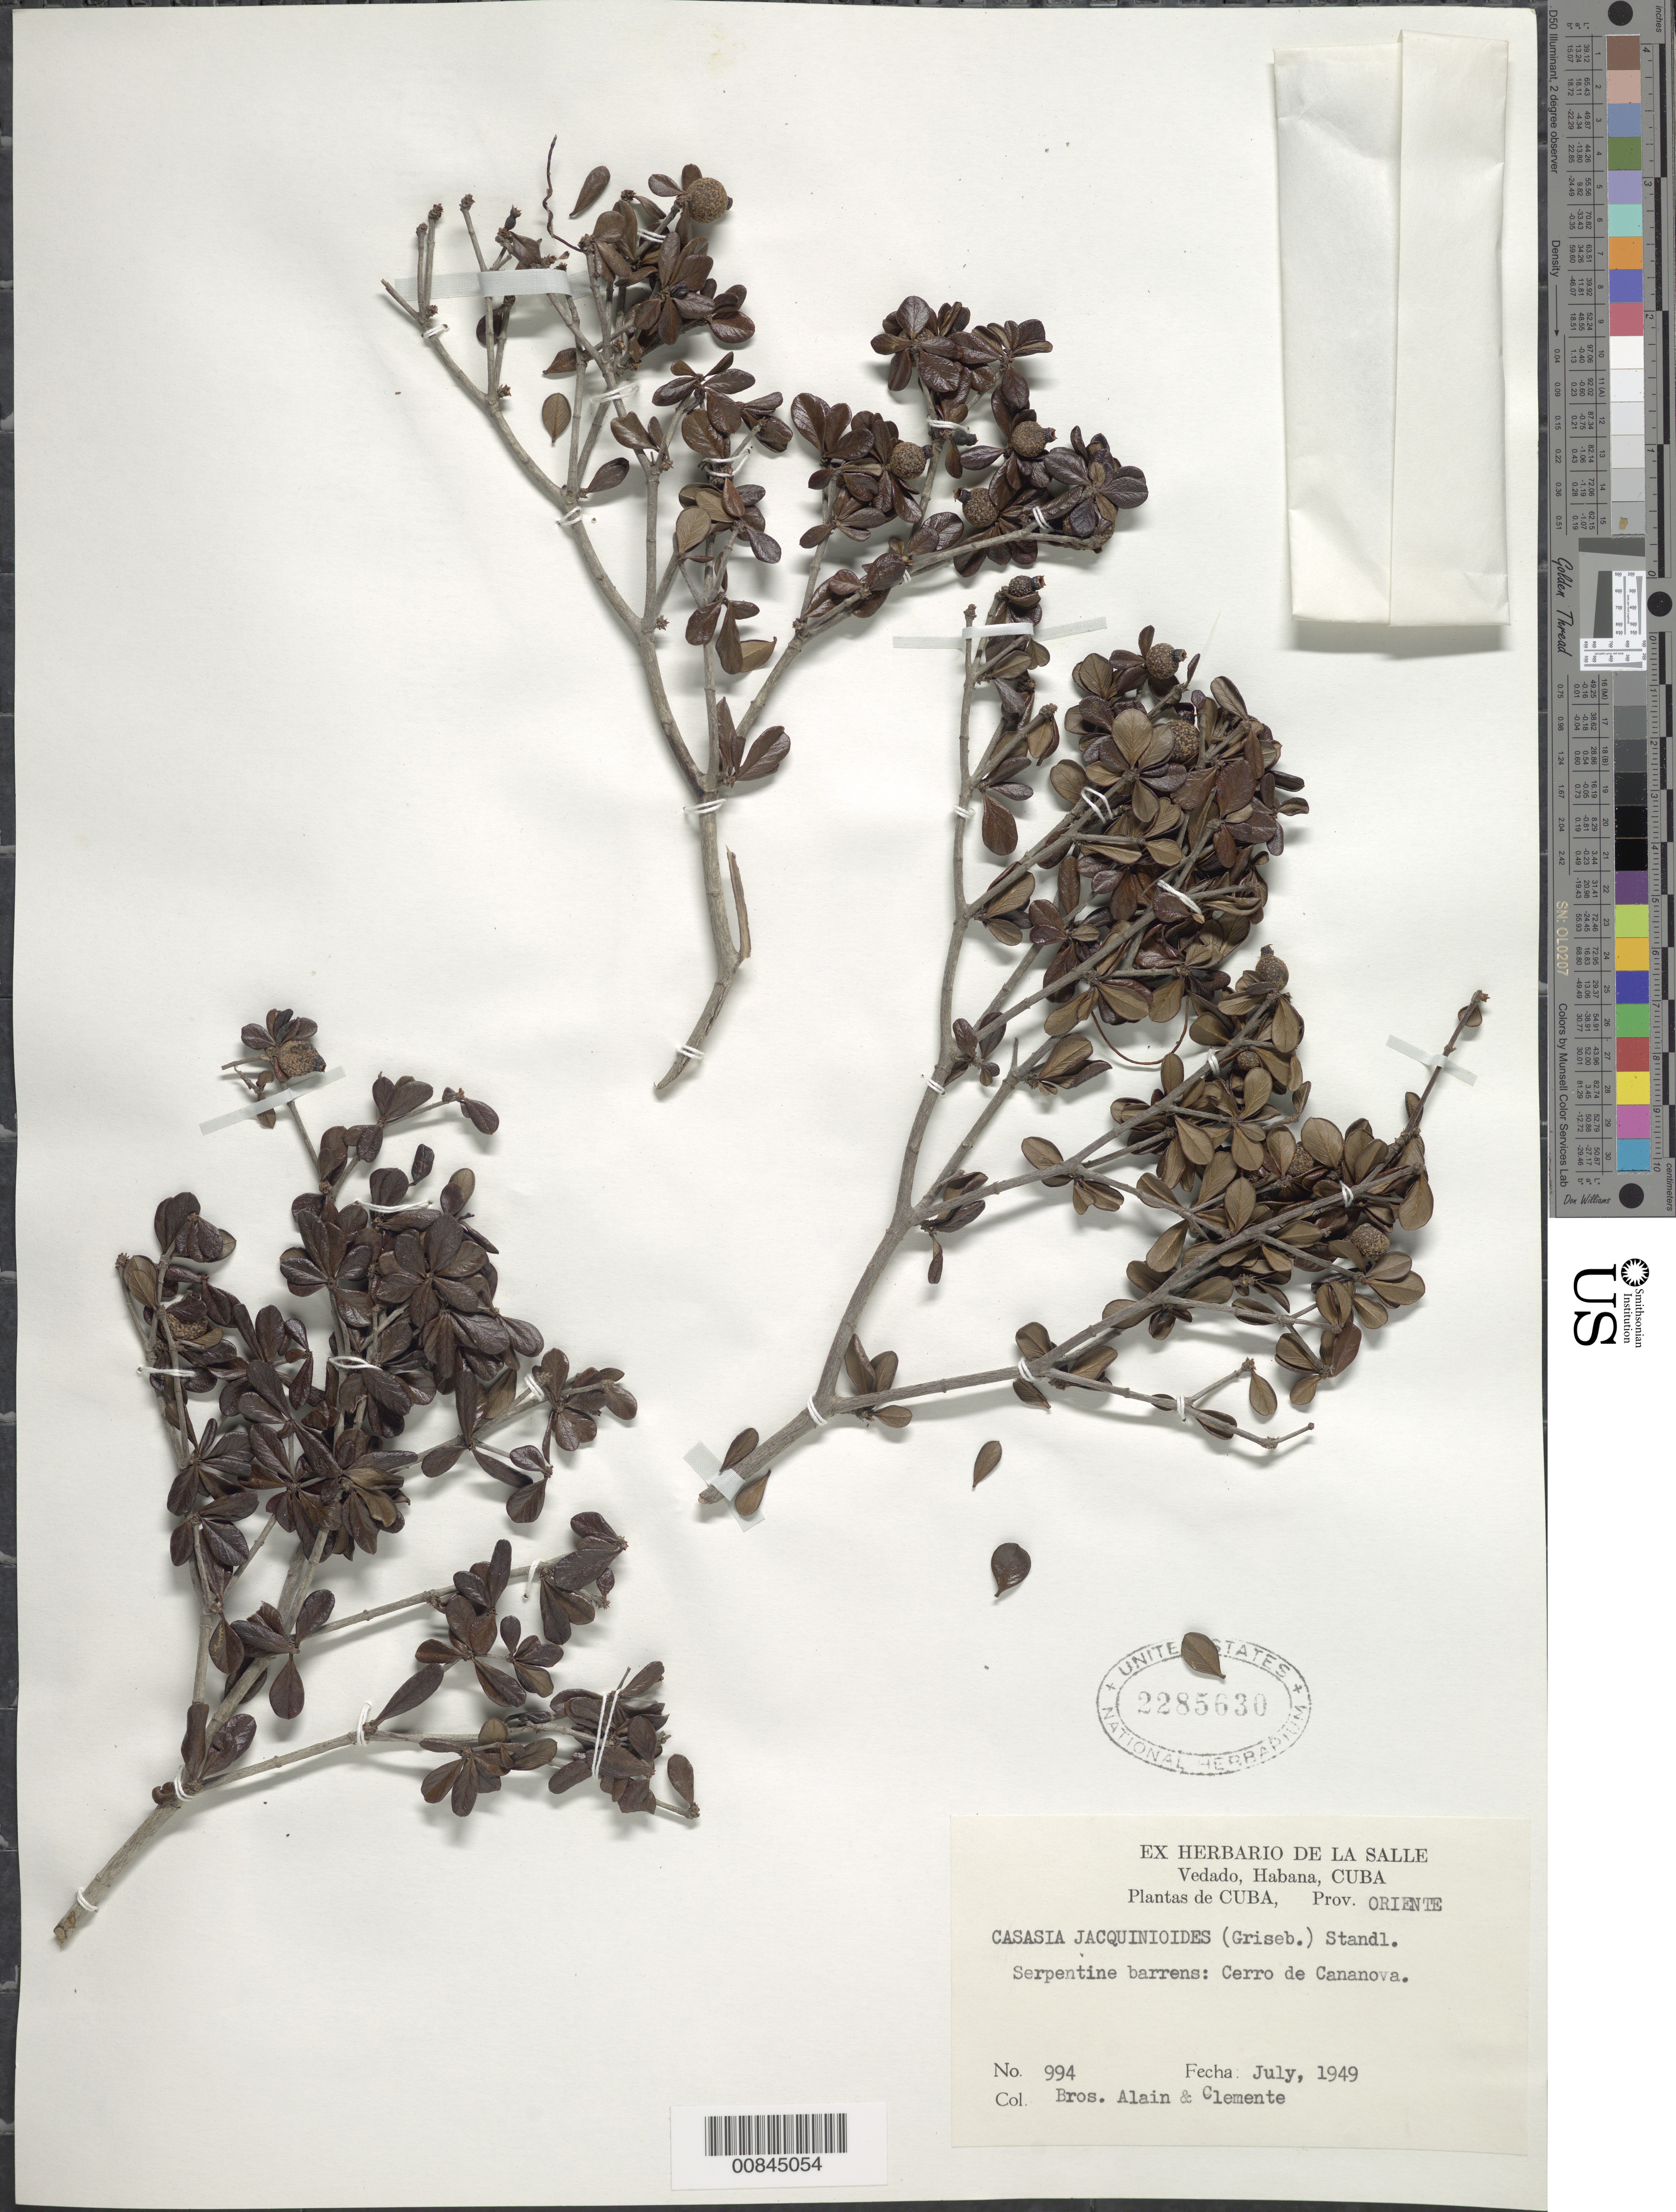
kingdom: Plantae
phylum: Tracheophyta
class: Magnoliopsida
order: Gentianales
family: Rubiaceae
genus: Casasia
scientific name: Casasia jacquinioides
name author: (Griseb.) Standl.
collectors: A. H. Liogier & Bro. Clemente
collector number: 994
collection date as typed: Jul 1949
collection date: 1949-07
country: Cuba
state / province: Oriente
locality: Cerro de Cananova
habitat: Serpentine barrens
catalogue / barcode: US 2285630